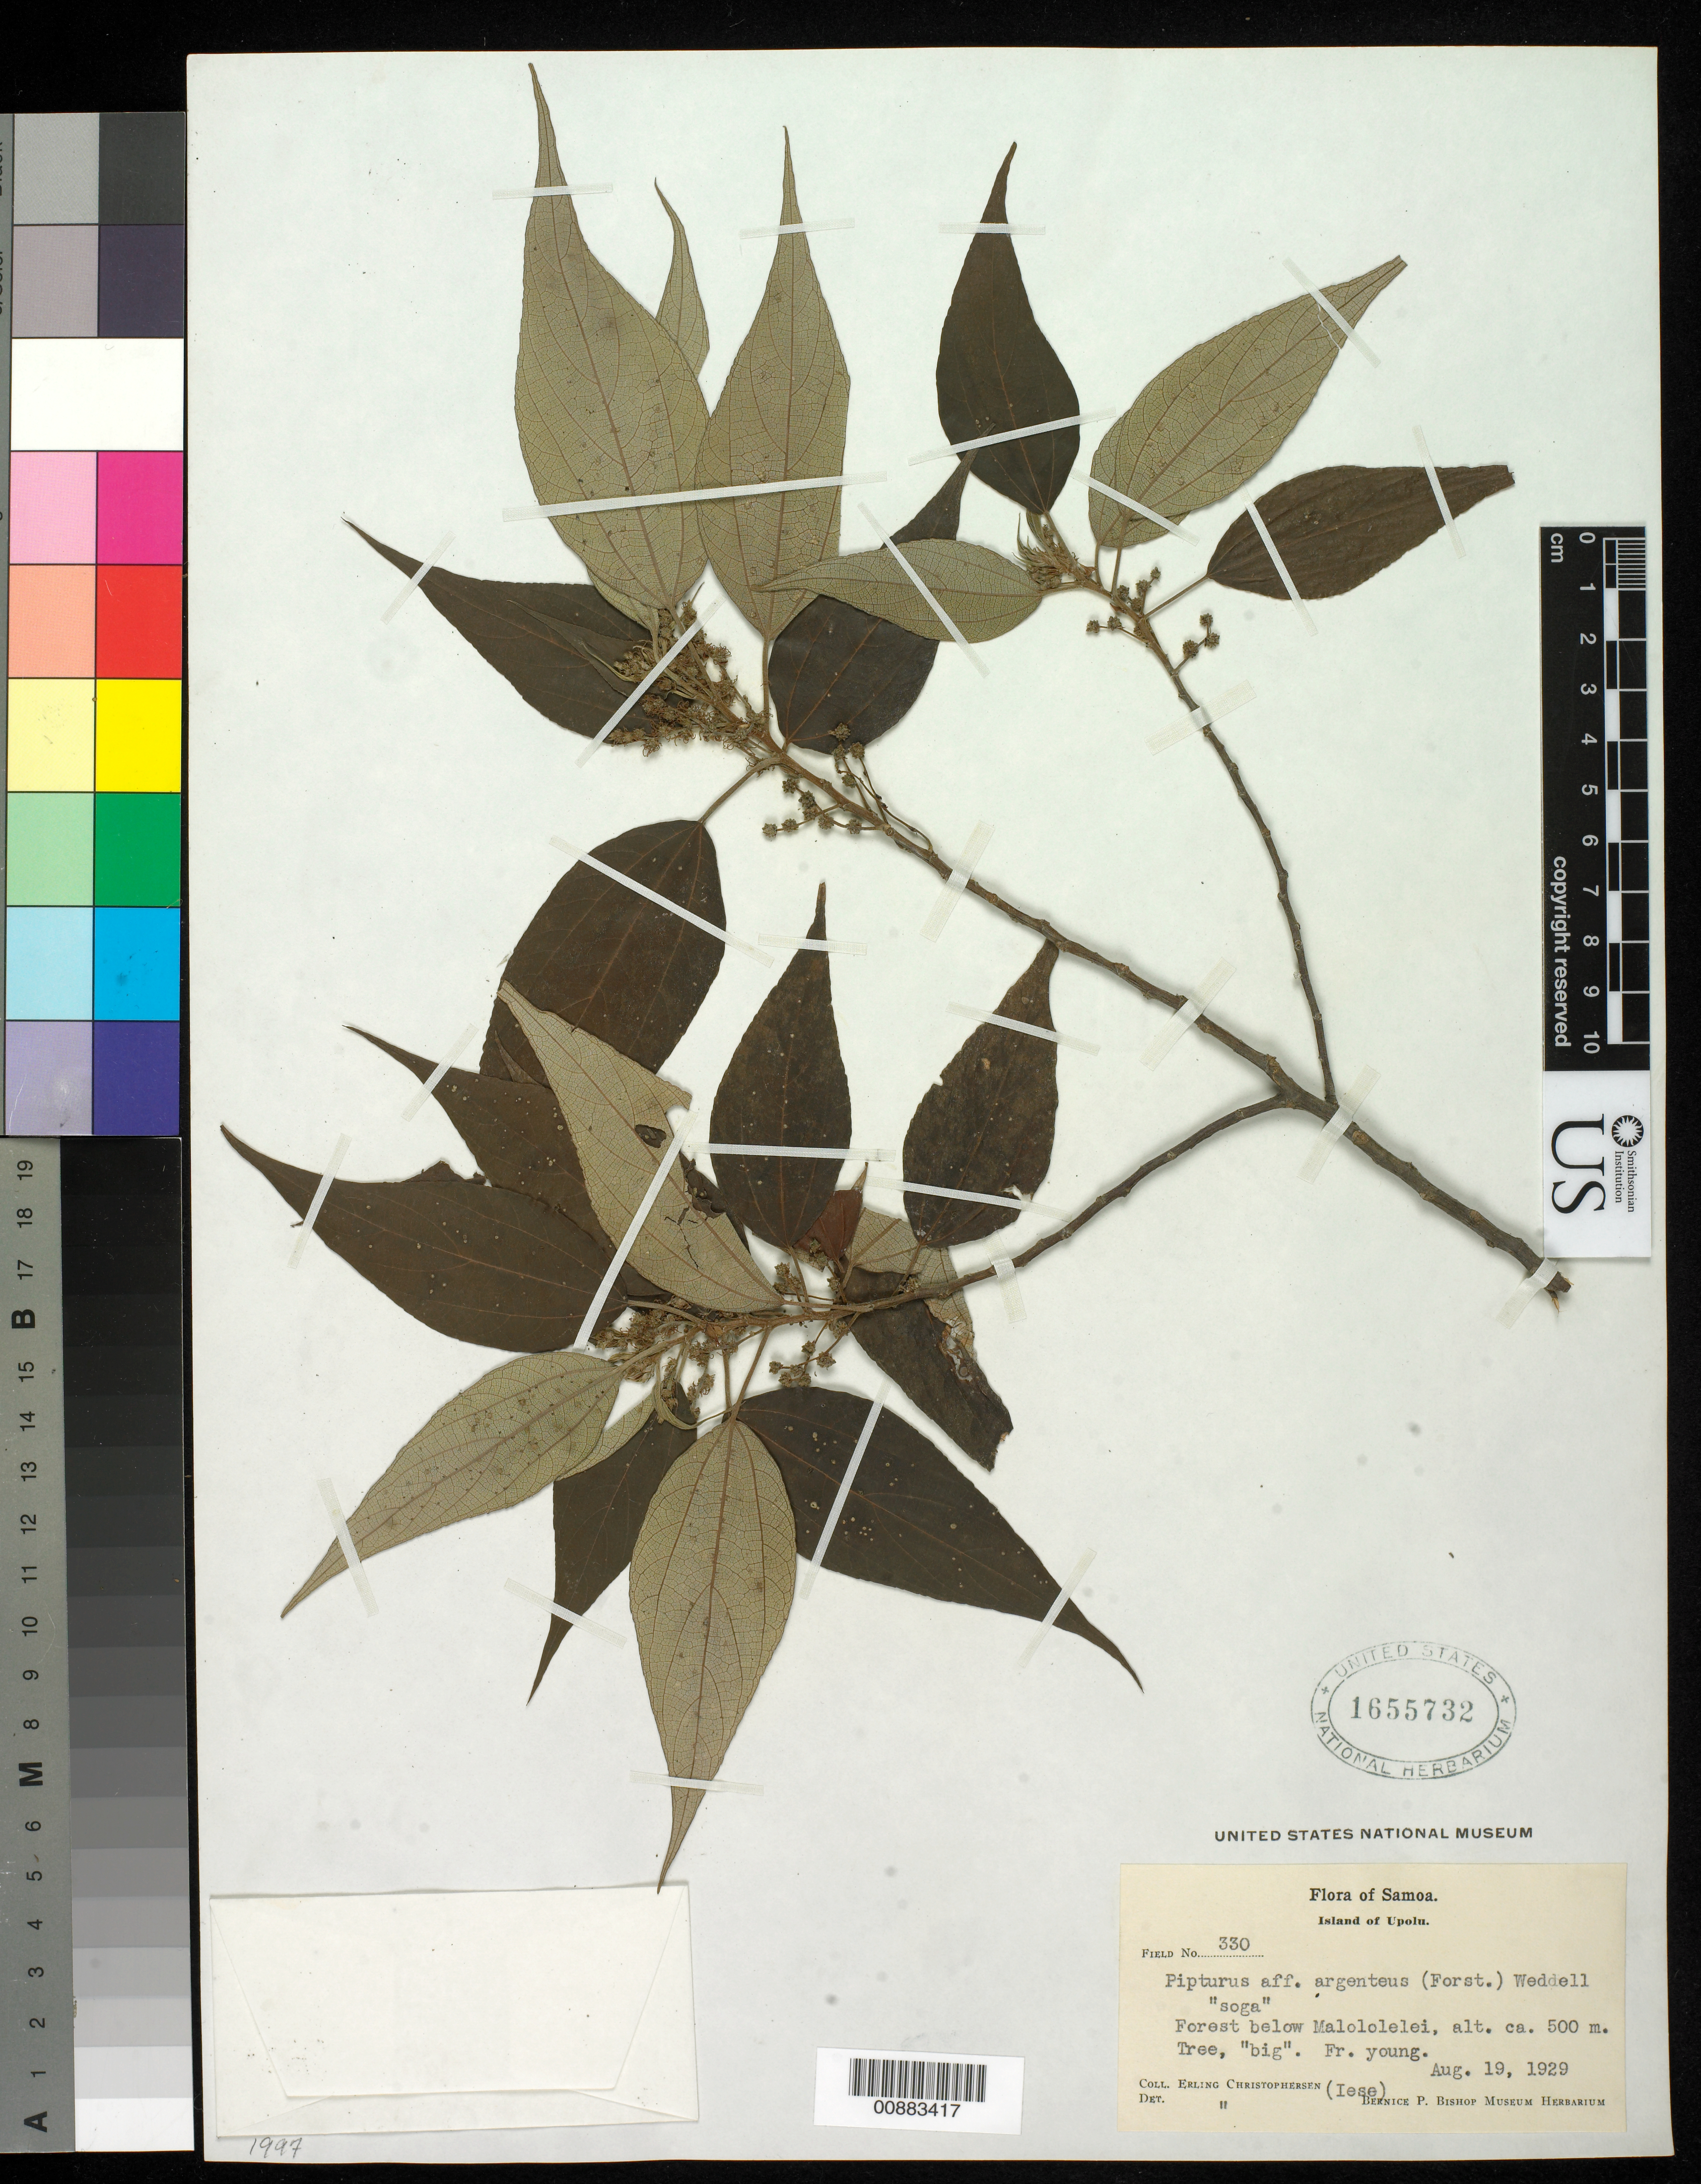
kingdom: Plantae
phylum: Tracheophyta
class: Magnoliopsida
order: Rosales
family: Urticaceae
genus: Pipturus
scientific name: Pipturus argenteus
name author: (G. Forst.) Wedd.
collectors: E. Christophersen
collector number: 330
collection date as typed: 19 Aug 1929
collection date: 1929-08-19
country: Samoa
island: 'Upolu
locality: Forest below Malololelei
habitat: forest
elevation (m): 500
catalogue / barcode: US 1655732